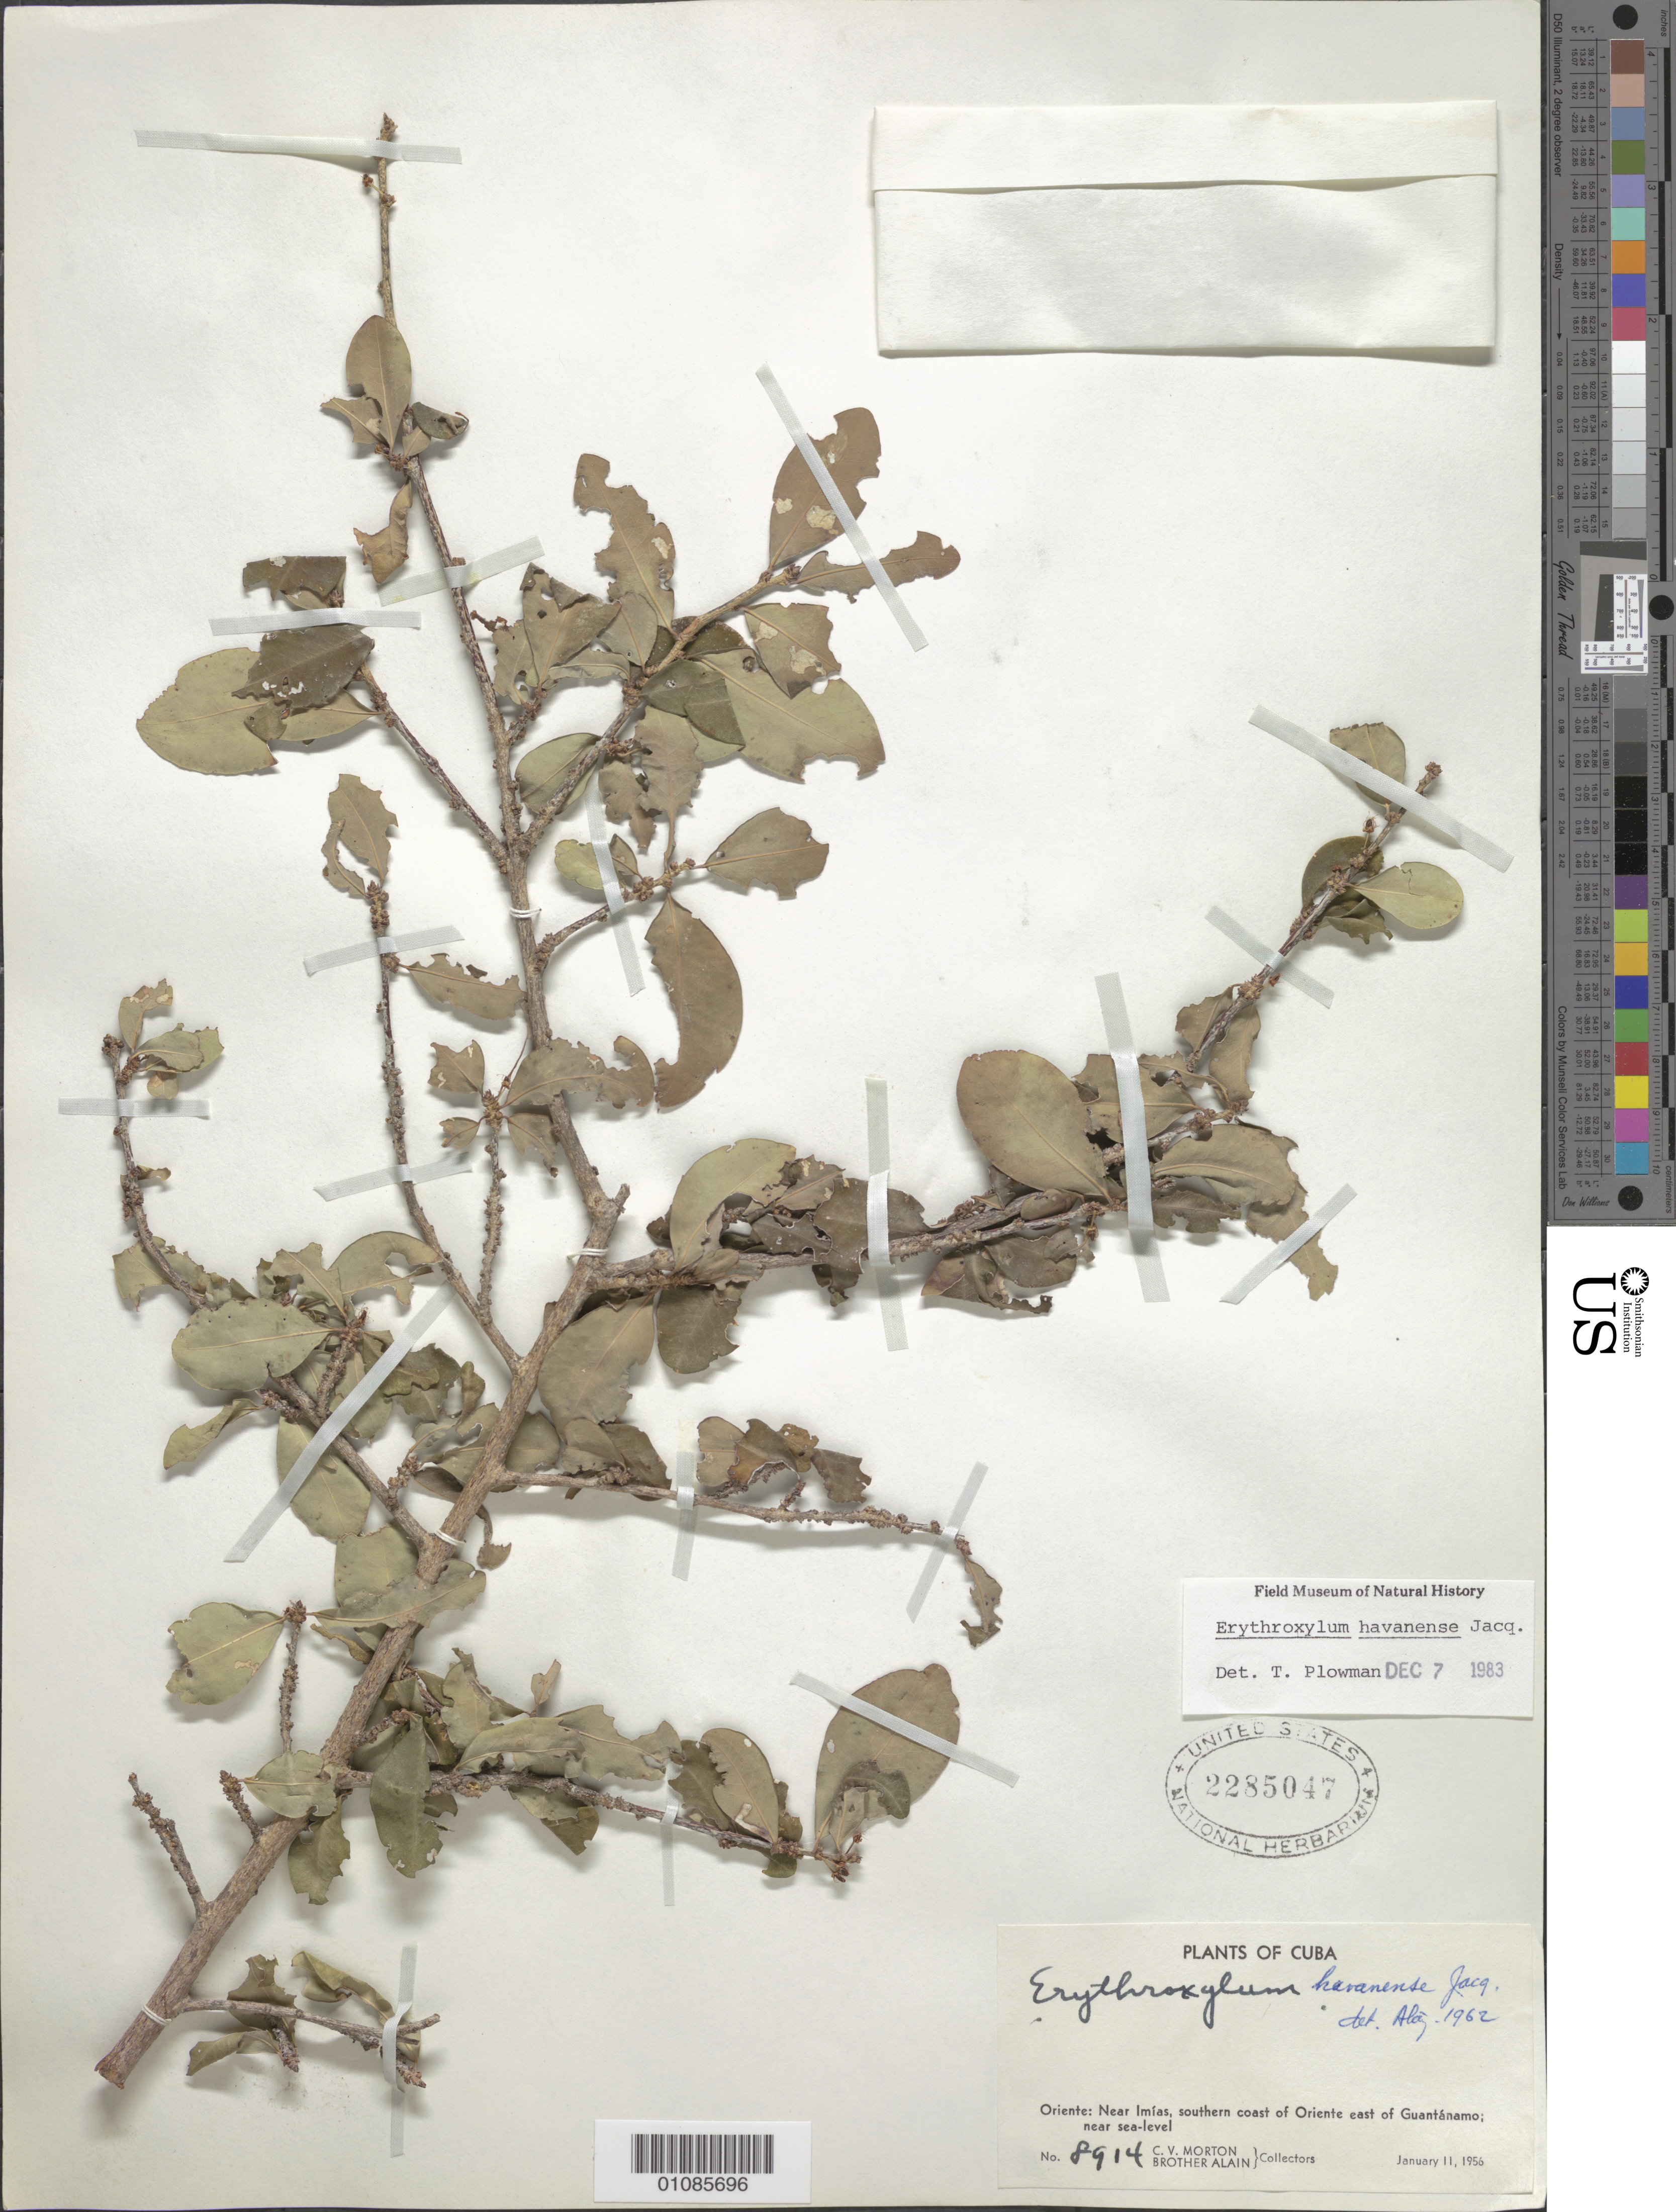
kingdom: Plantae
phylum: Tracheophyta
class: Magnoliopsida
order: Malpighiales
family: Erythroxylaceae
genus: Erythroxylum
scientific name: Erythroxylum havanense var. havanense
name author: Jacq.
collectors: C. V. Morton & A. H. Liogier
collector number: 8914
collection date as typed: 11 Jan 1956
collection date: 1956-01-11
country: Cuba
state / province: Guantanamo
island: Cuba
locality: Southern coast of Oriente E of Guantánamo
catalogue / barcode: US 2285047